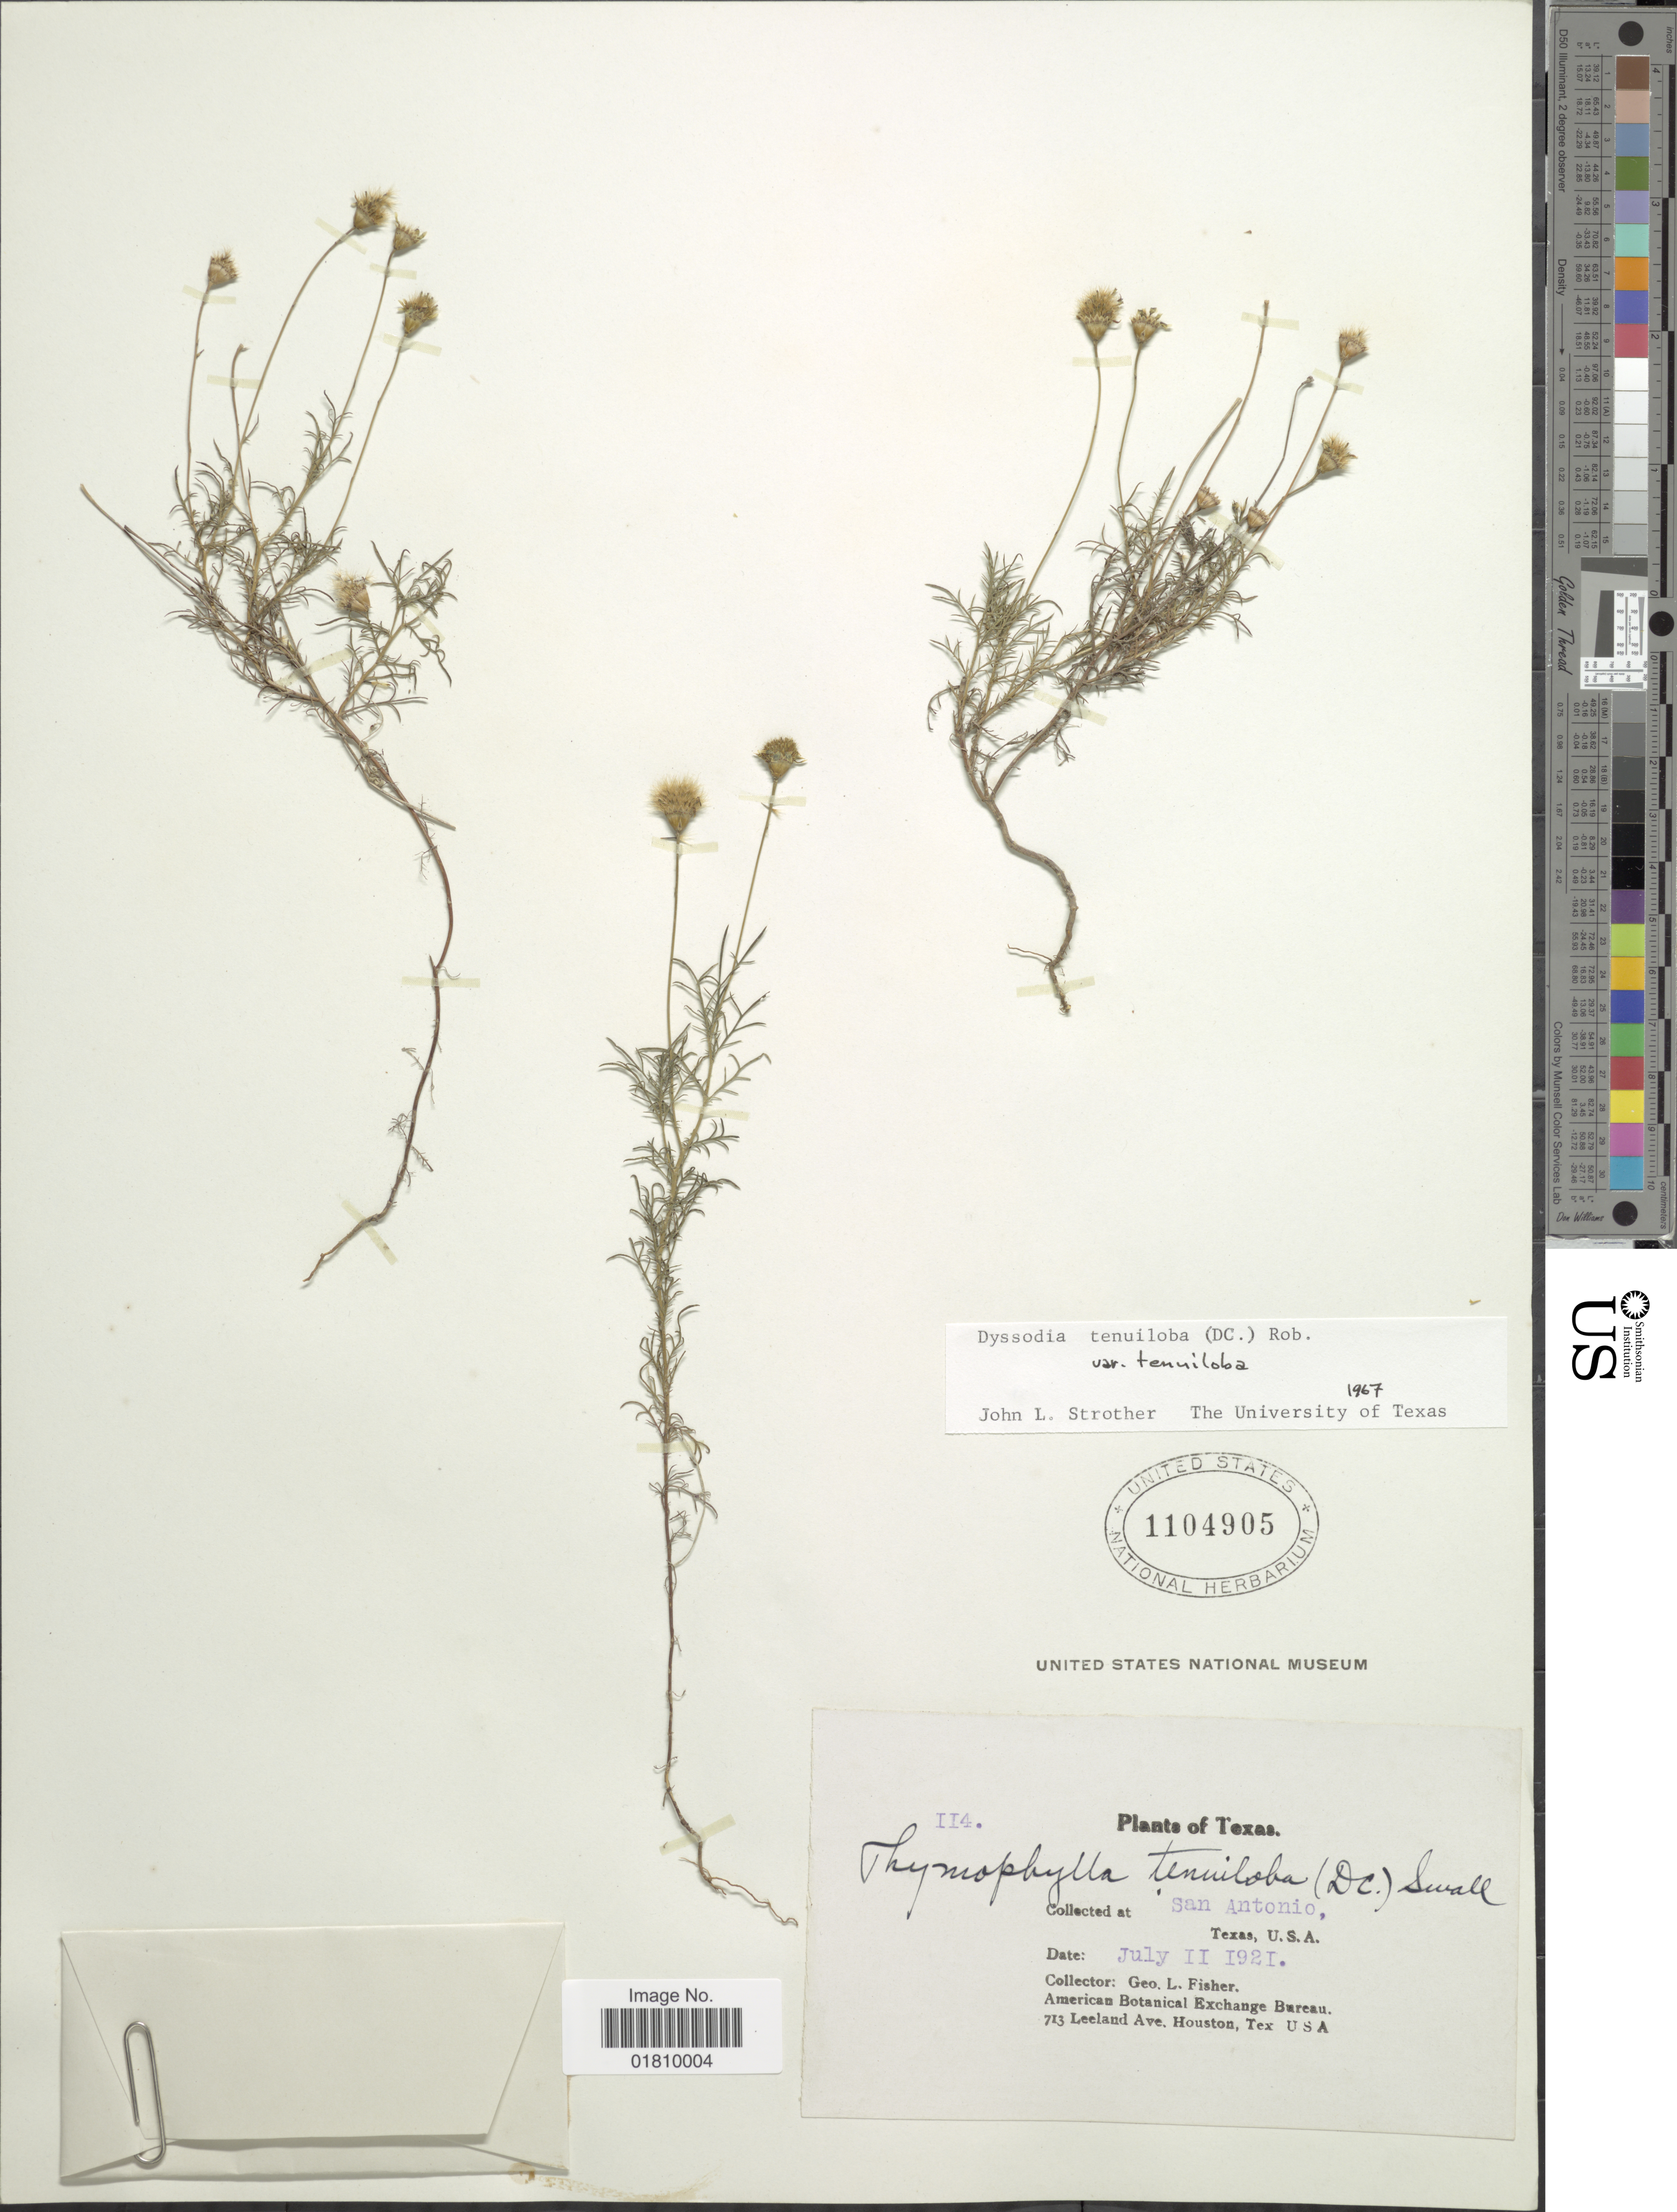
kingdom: Plantae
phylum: Tracheophyta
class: Magnoliopsida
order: Asterales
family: Asteraceae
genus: Thymophylla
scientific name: Thymophylla tenuiloba var. tenuiloba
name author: (DC.) Small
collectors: G. L. Fisher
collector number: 114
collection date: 1921-07-11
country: United States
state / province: Texas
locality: San Antonio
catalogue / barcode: US 1104905